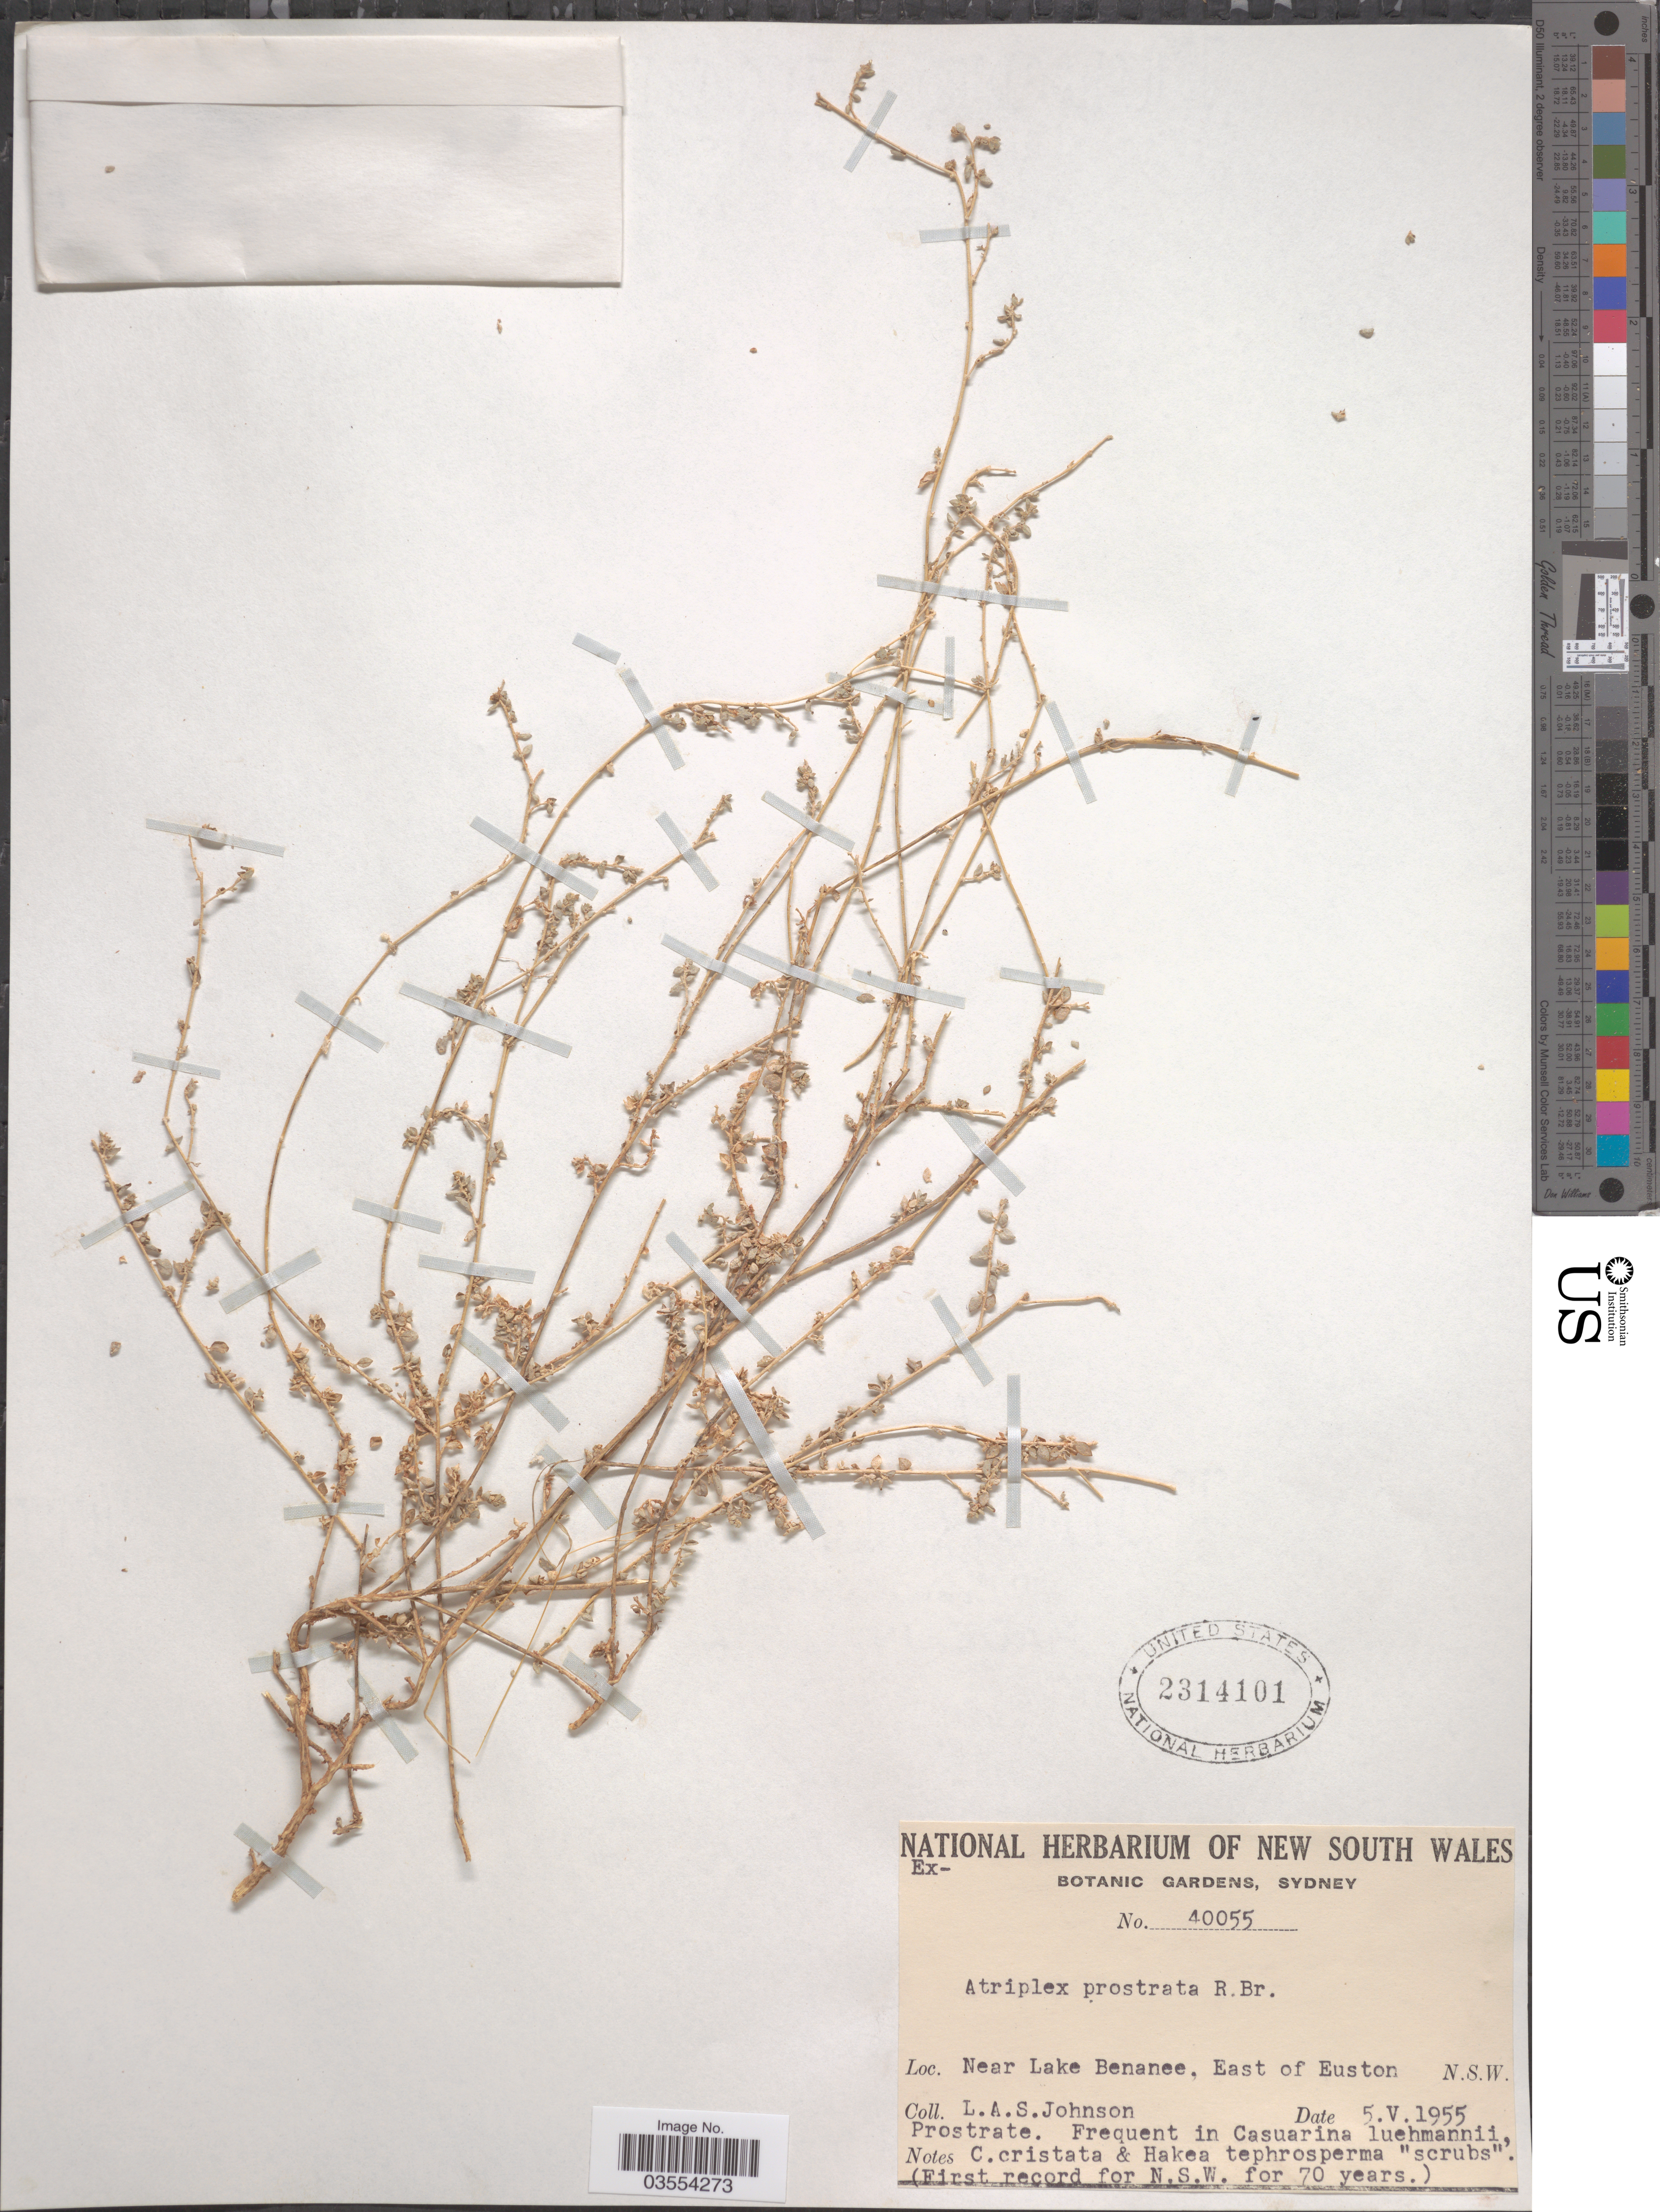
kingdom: Plantae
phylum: Tracheophyta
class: Magnoliopsida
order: Caryophyllales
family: Amaranthaceae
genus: Atriplex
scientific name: Atriplex prostrata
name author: Boucher ex DC.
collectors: L. A. S. Johnson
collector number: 40055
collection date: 1955-05-05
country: Australia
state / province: New South Wales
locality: Near Lake Benanee, East of Euston.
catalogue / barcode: US 2314101